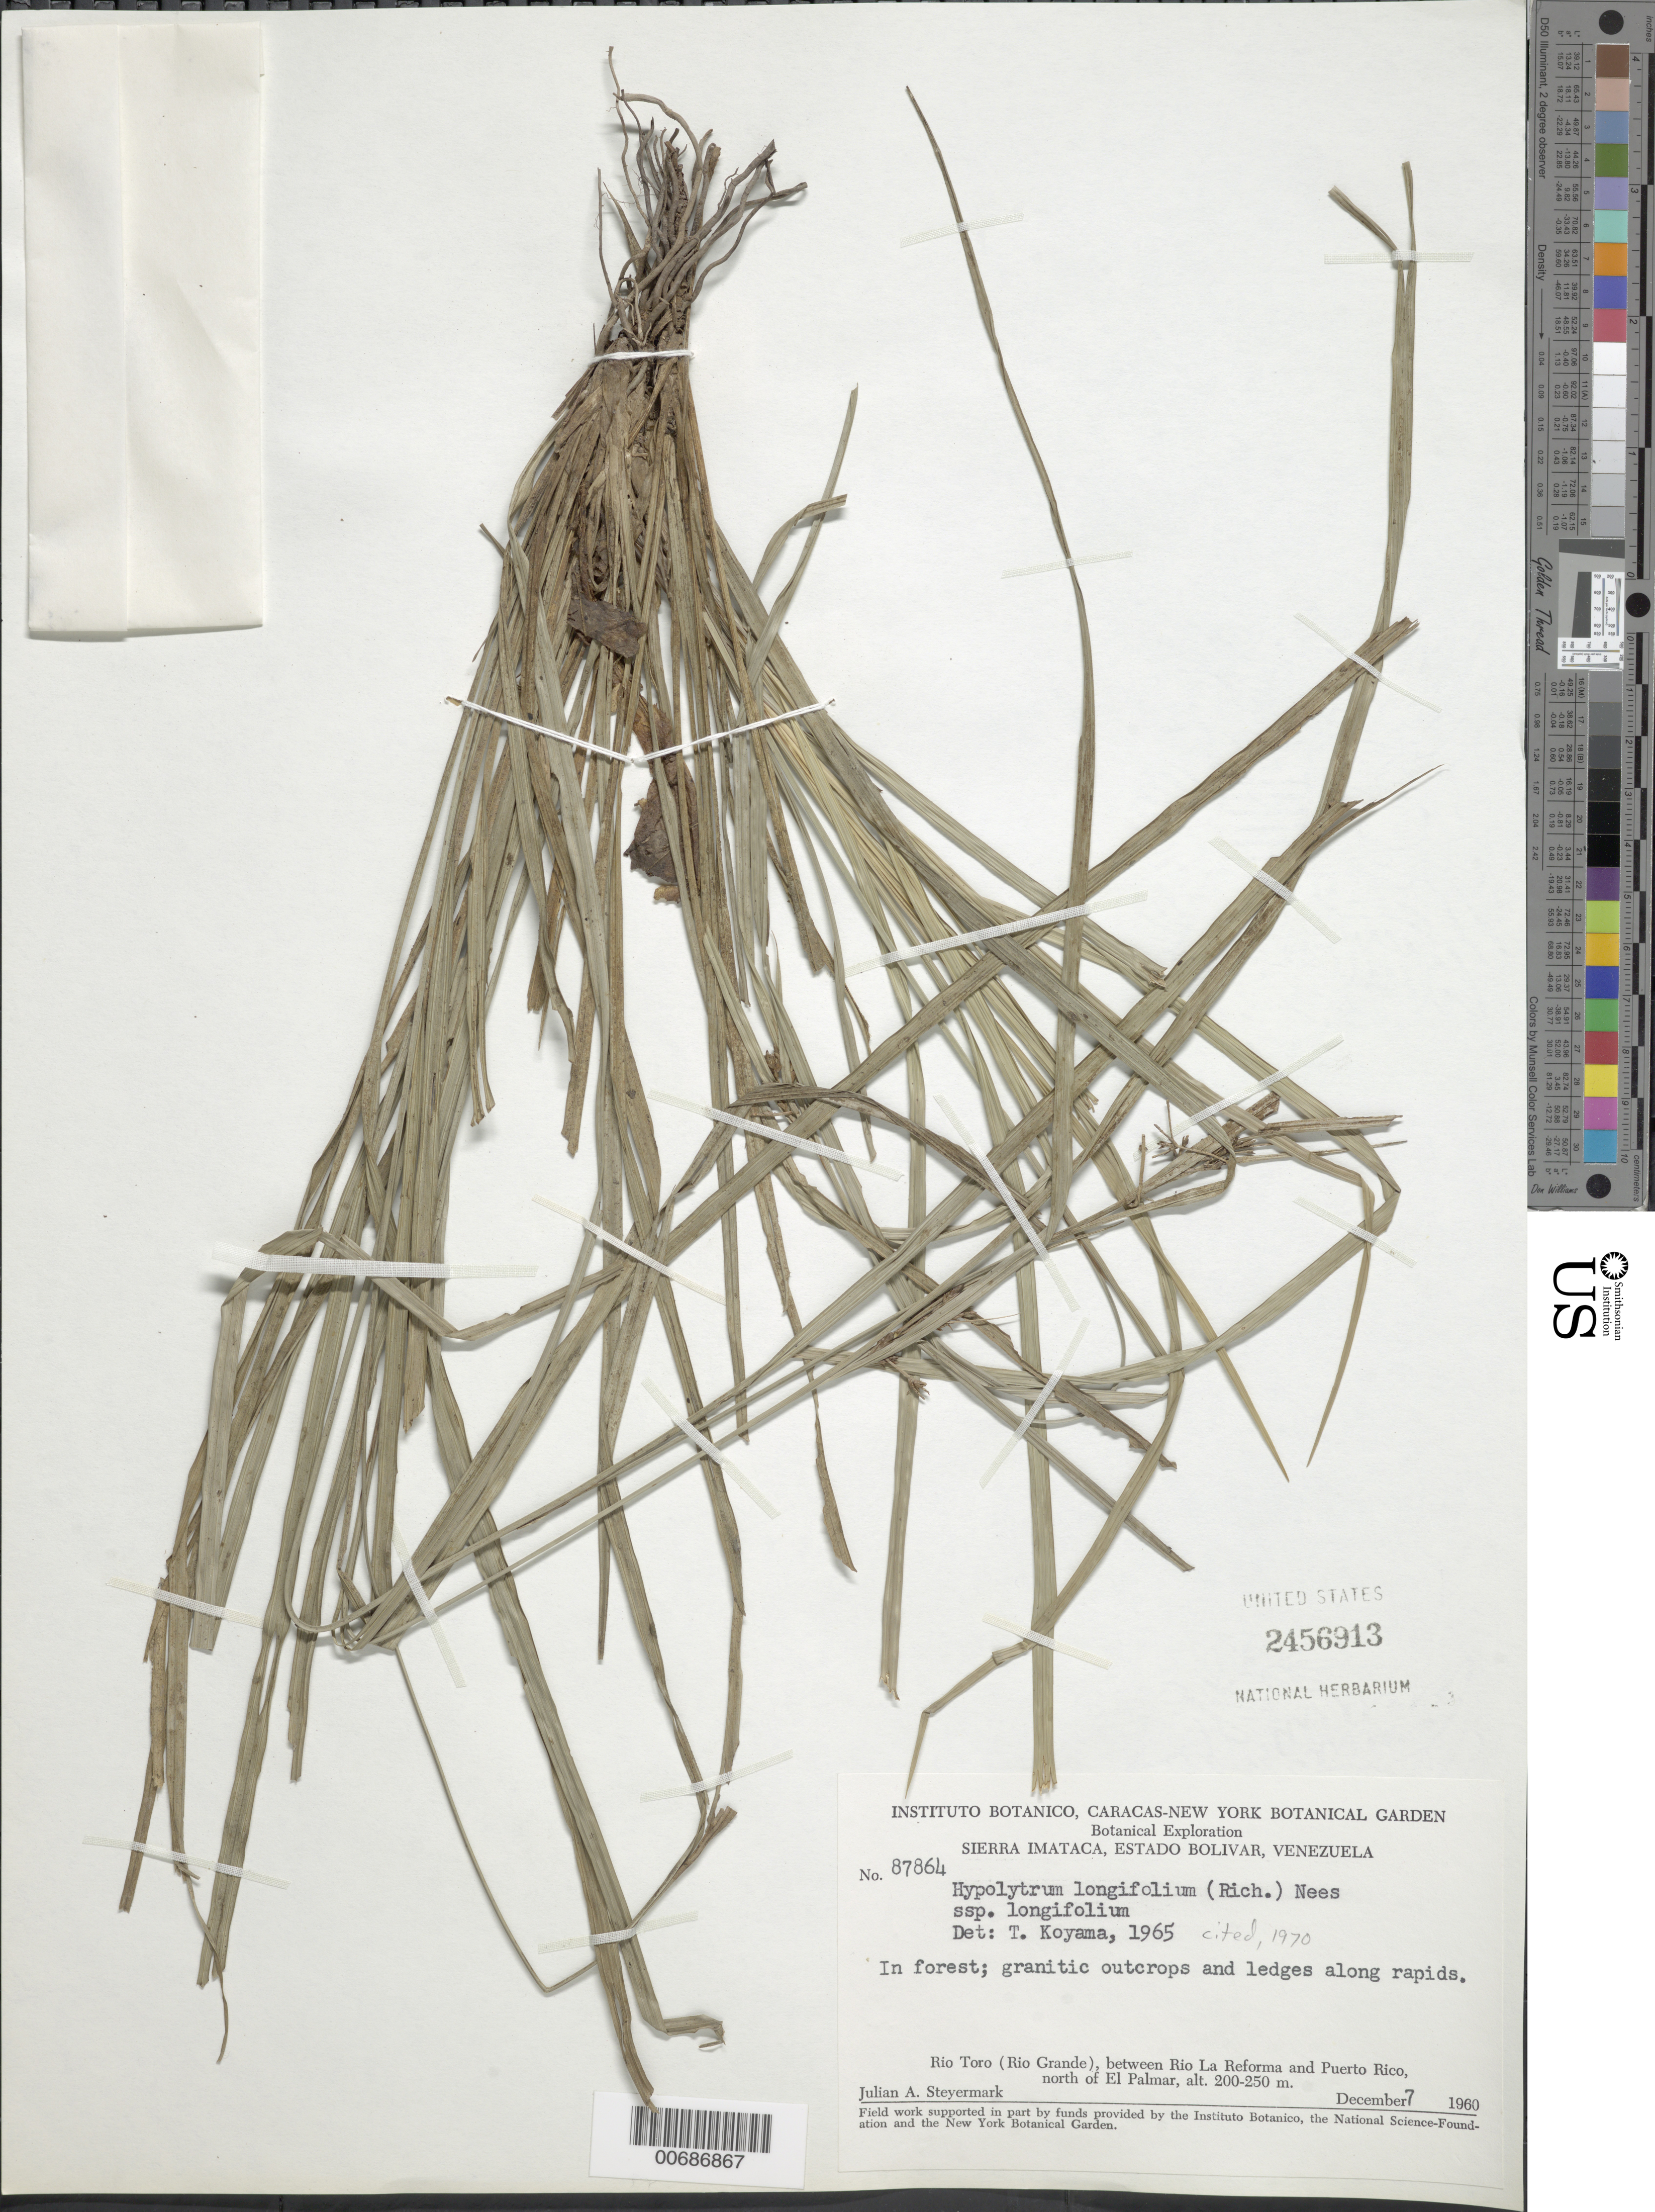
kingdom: Plantae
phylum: Tracheophyta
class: Liliopsida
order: Poales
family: Cyperaceae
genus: Hypolytrum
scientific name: Hypolytrum longifolium subsp. longifolium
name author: (Rich.) Nees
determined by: Koyama, Tetsuo M.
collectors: J. Steyermark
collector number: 87864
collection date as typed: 7-Dec-60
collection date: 1960-12-07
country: Venezuela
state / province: Bolívar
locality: Sierra Imataca; Río Toro (Río Grande), between Río La Reforma and Puerto Rico, N of El Palmar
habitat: Granitic outcrops & ledges along rapids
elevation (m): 200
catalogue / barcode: US 2456913